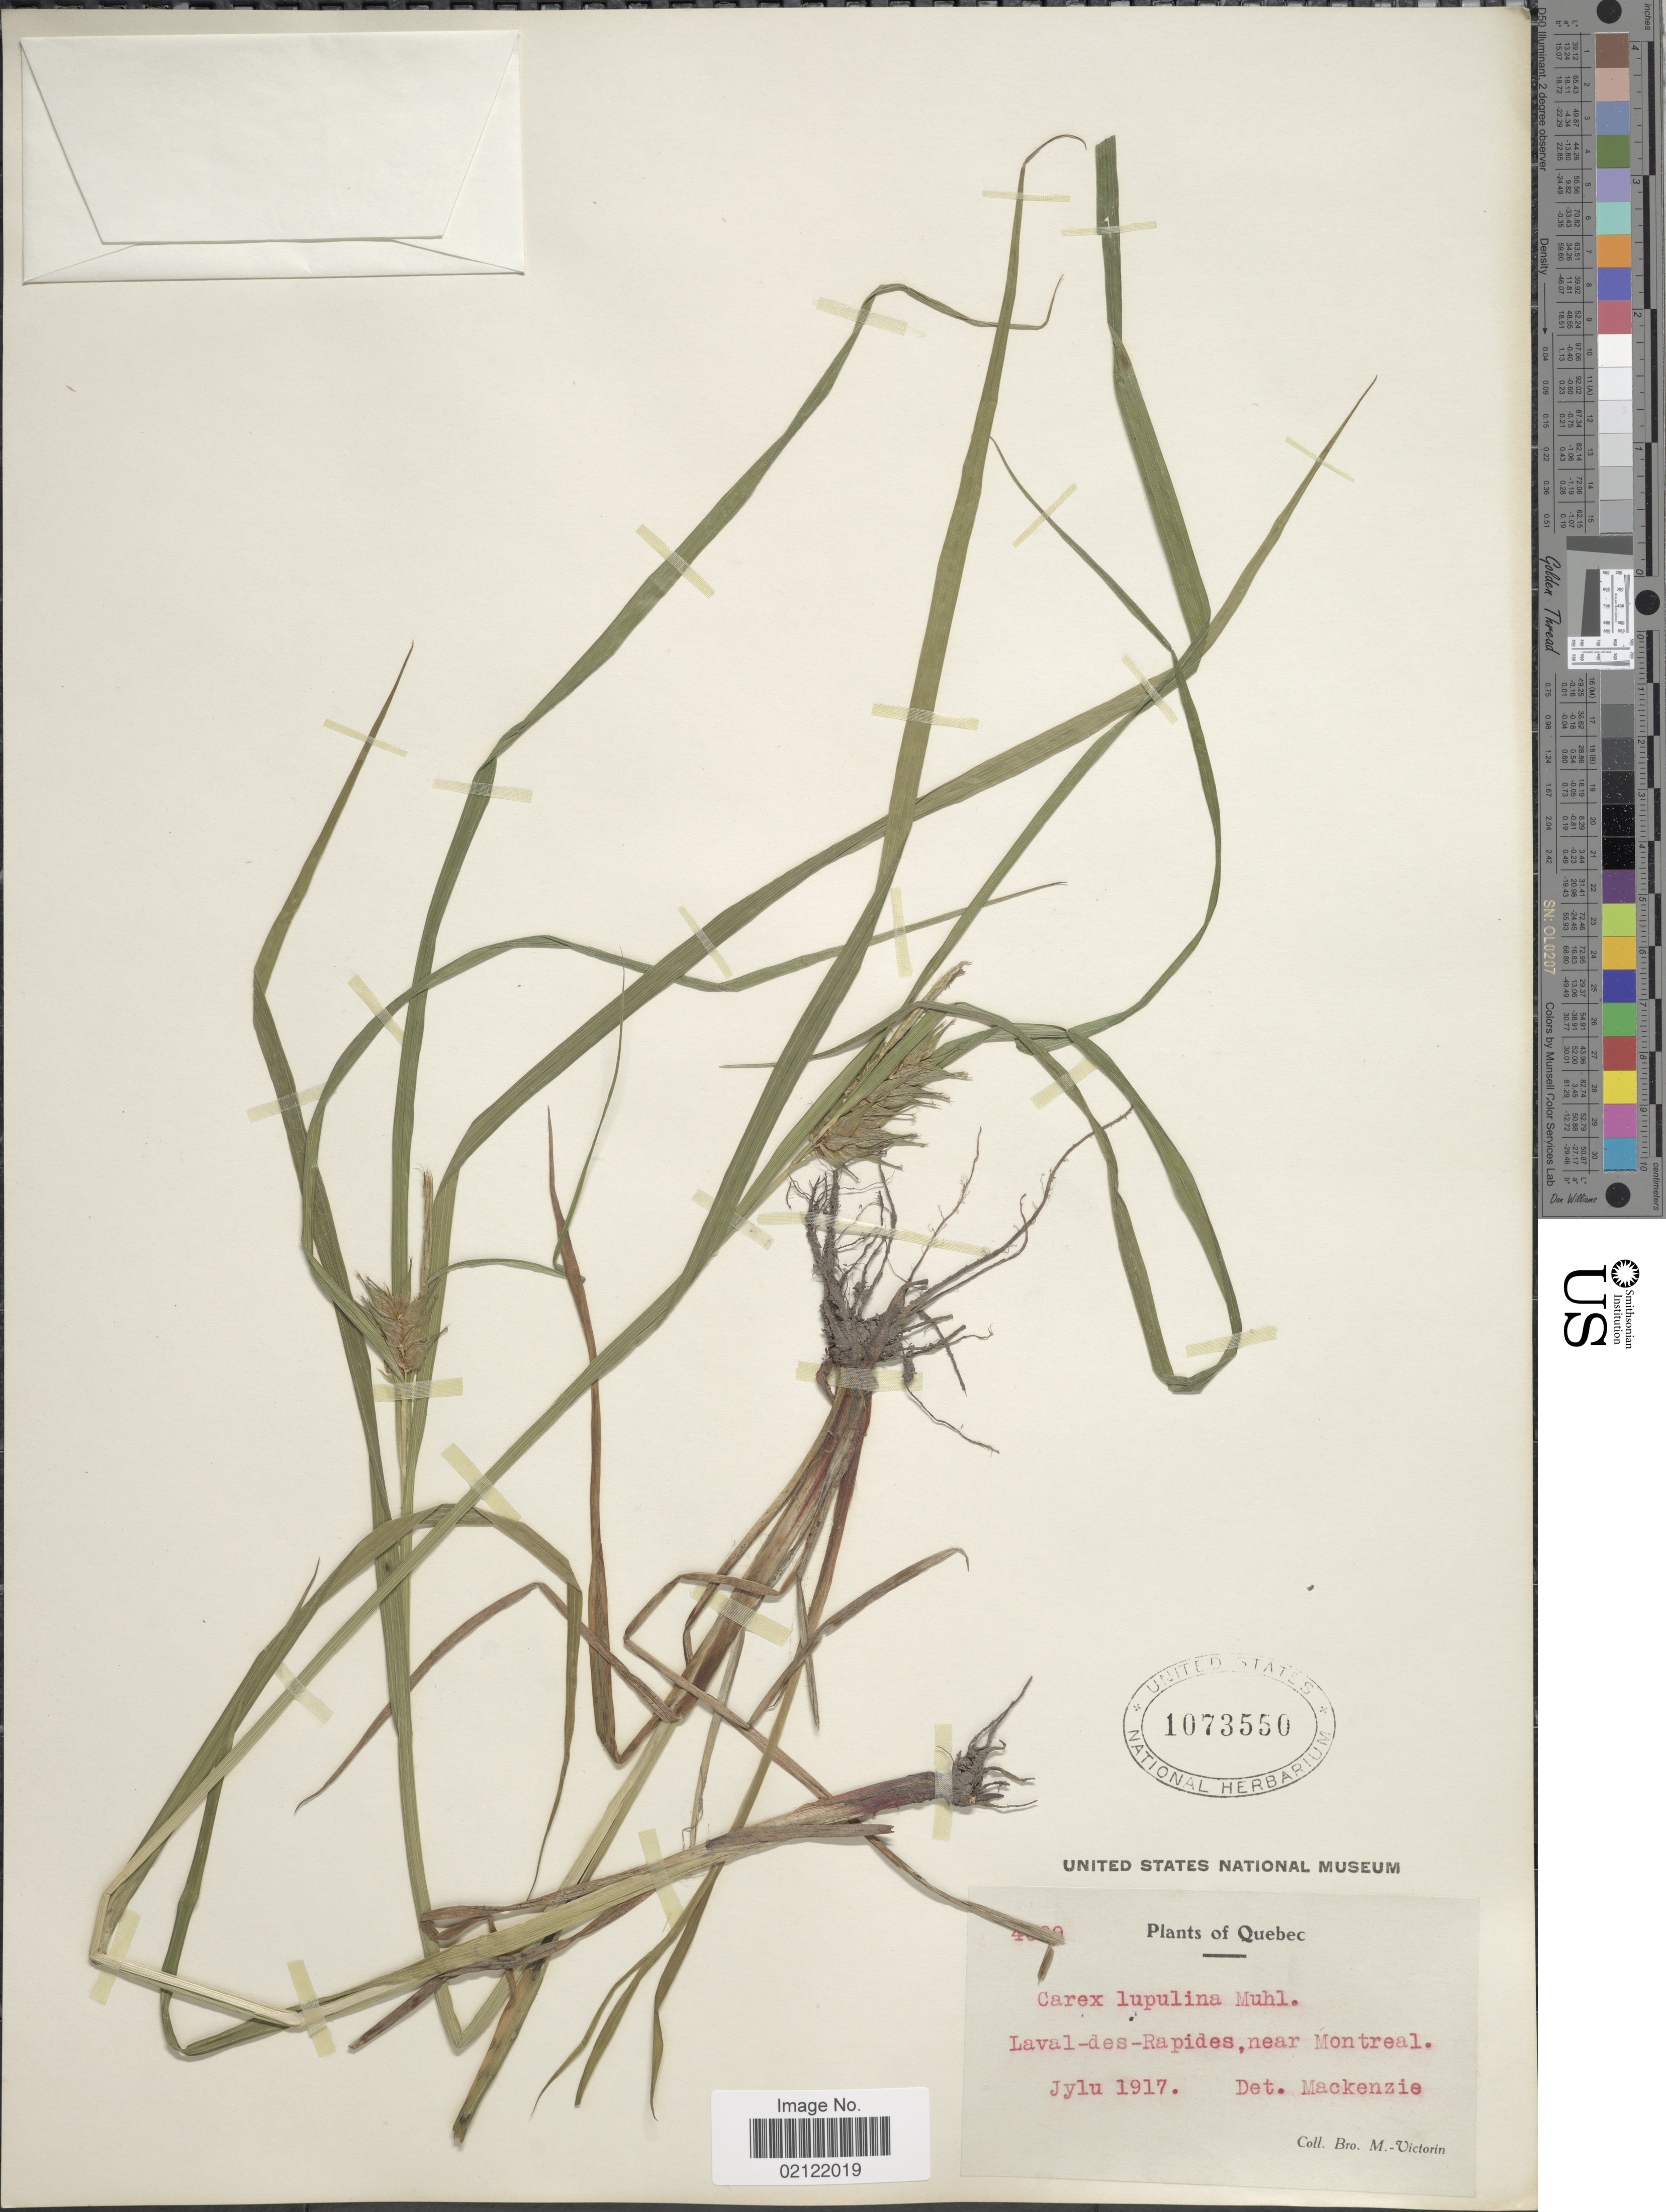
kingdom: Plantae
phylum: Tracheophyta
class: Liliopsida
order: Poales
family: Cyperaceae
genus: Carex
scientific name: Carex lupulina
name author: Muhl. ex Willd.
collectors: Fr. Marie-Victorin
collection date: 1917-07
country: Canada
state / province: Quebec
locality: Laval-des-Rapides, near Montreal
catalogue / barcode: US 1073550